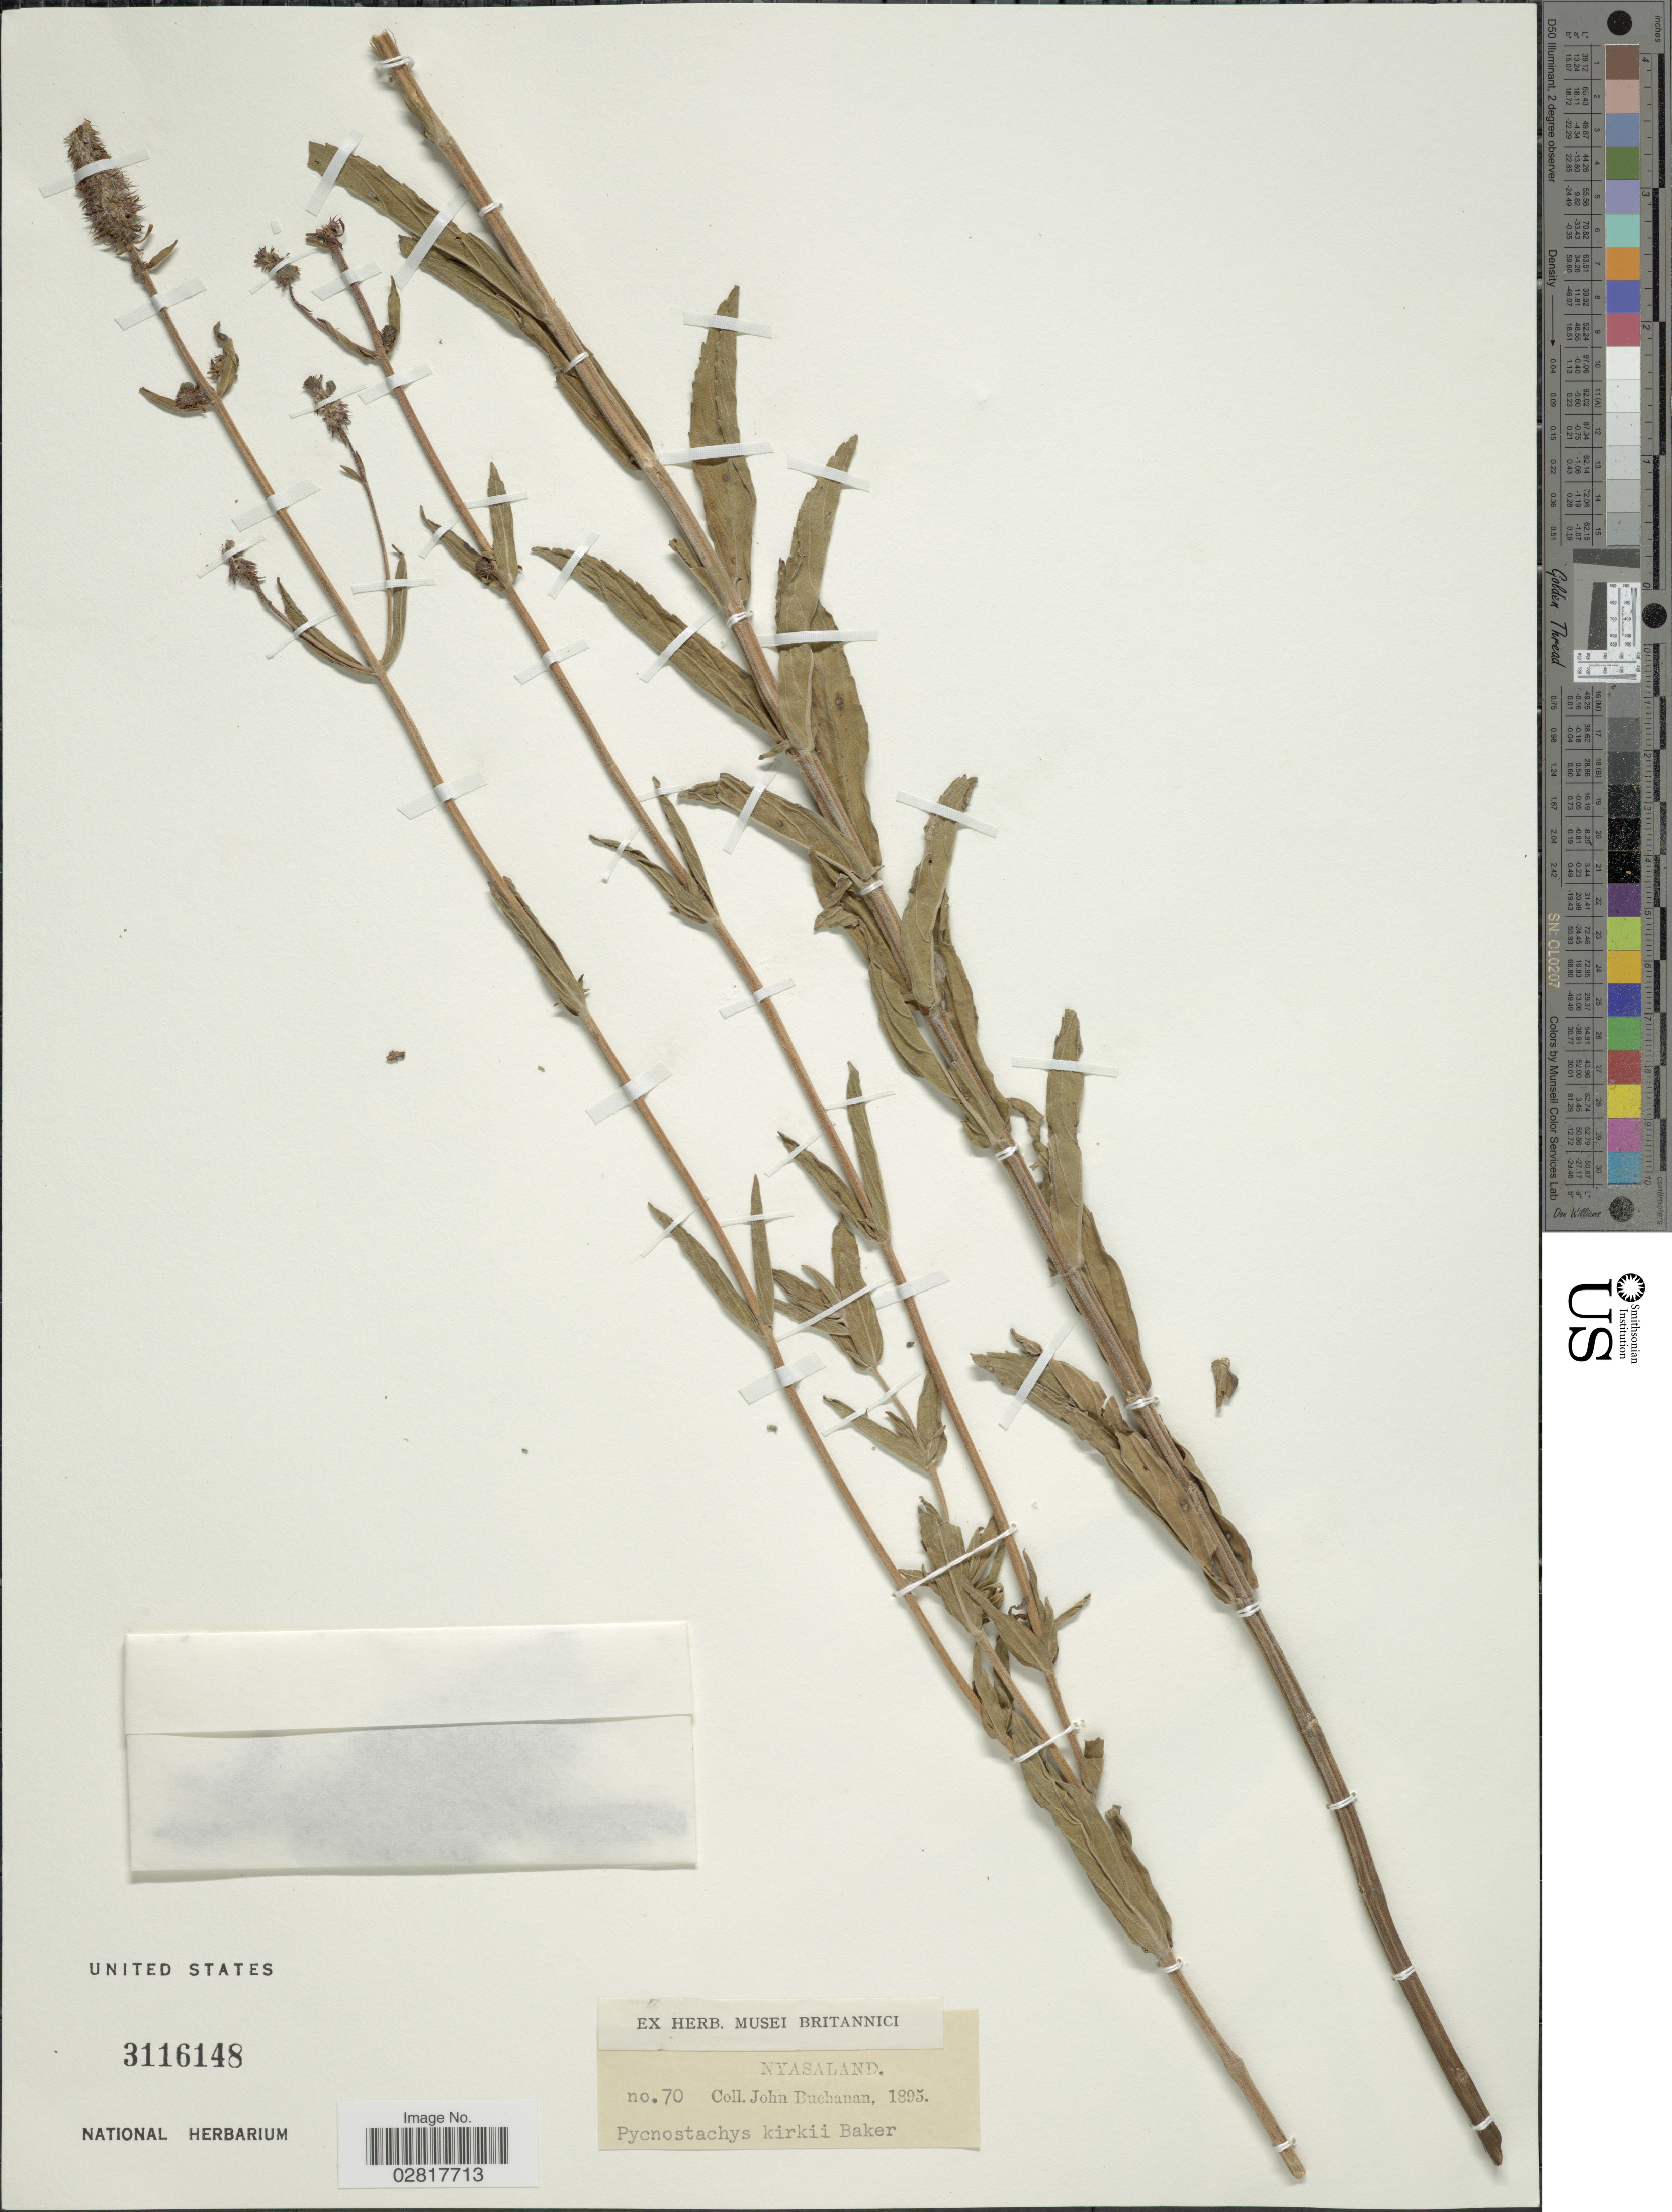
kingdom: Plantae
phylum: Tracheophyta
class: Magnoliopsida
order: Lamiales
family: Lamiaceae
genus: Pycnostachys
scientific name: Pycnostachys kirkii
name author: Baker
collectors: J. Buchanan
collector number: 70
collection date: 1895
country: Malawi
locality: Nyasaland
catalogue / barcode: US 3116148